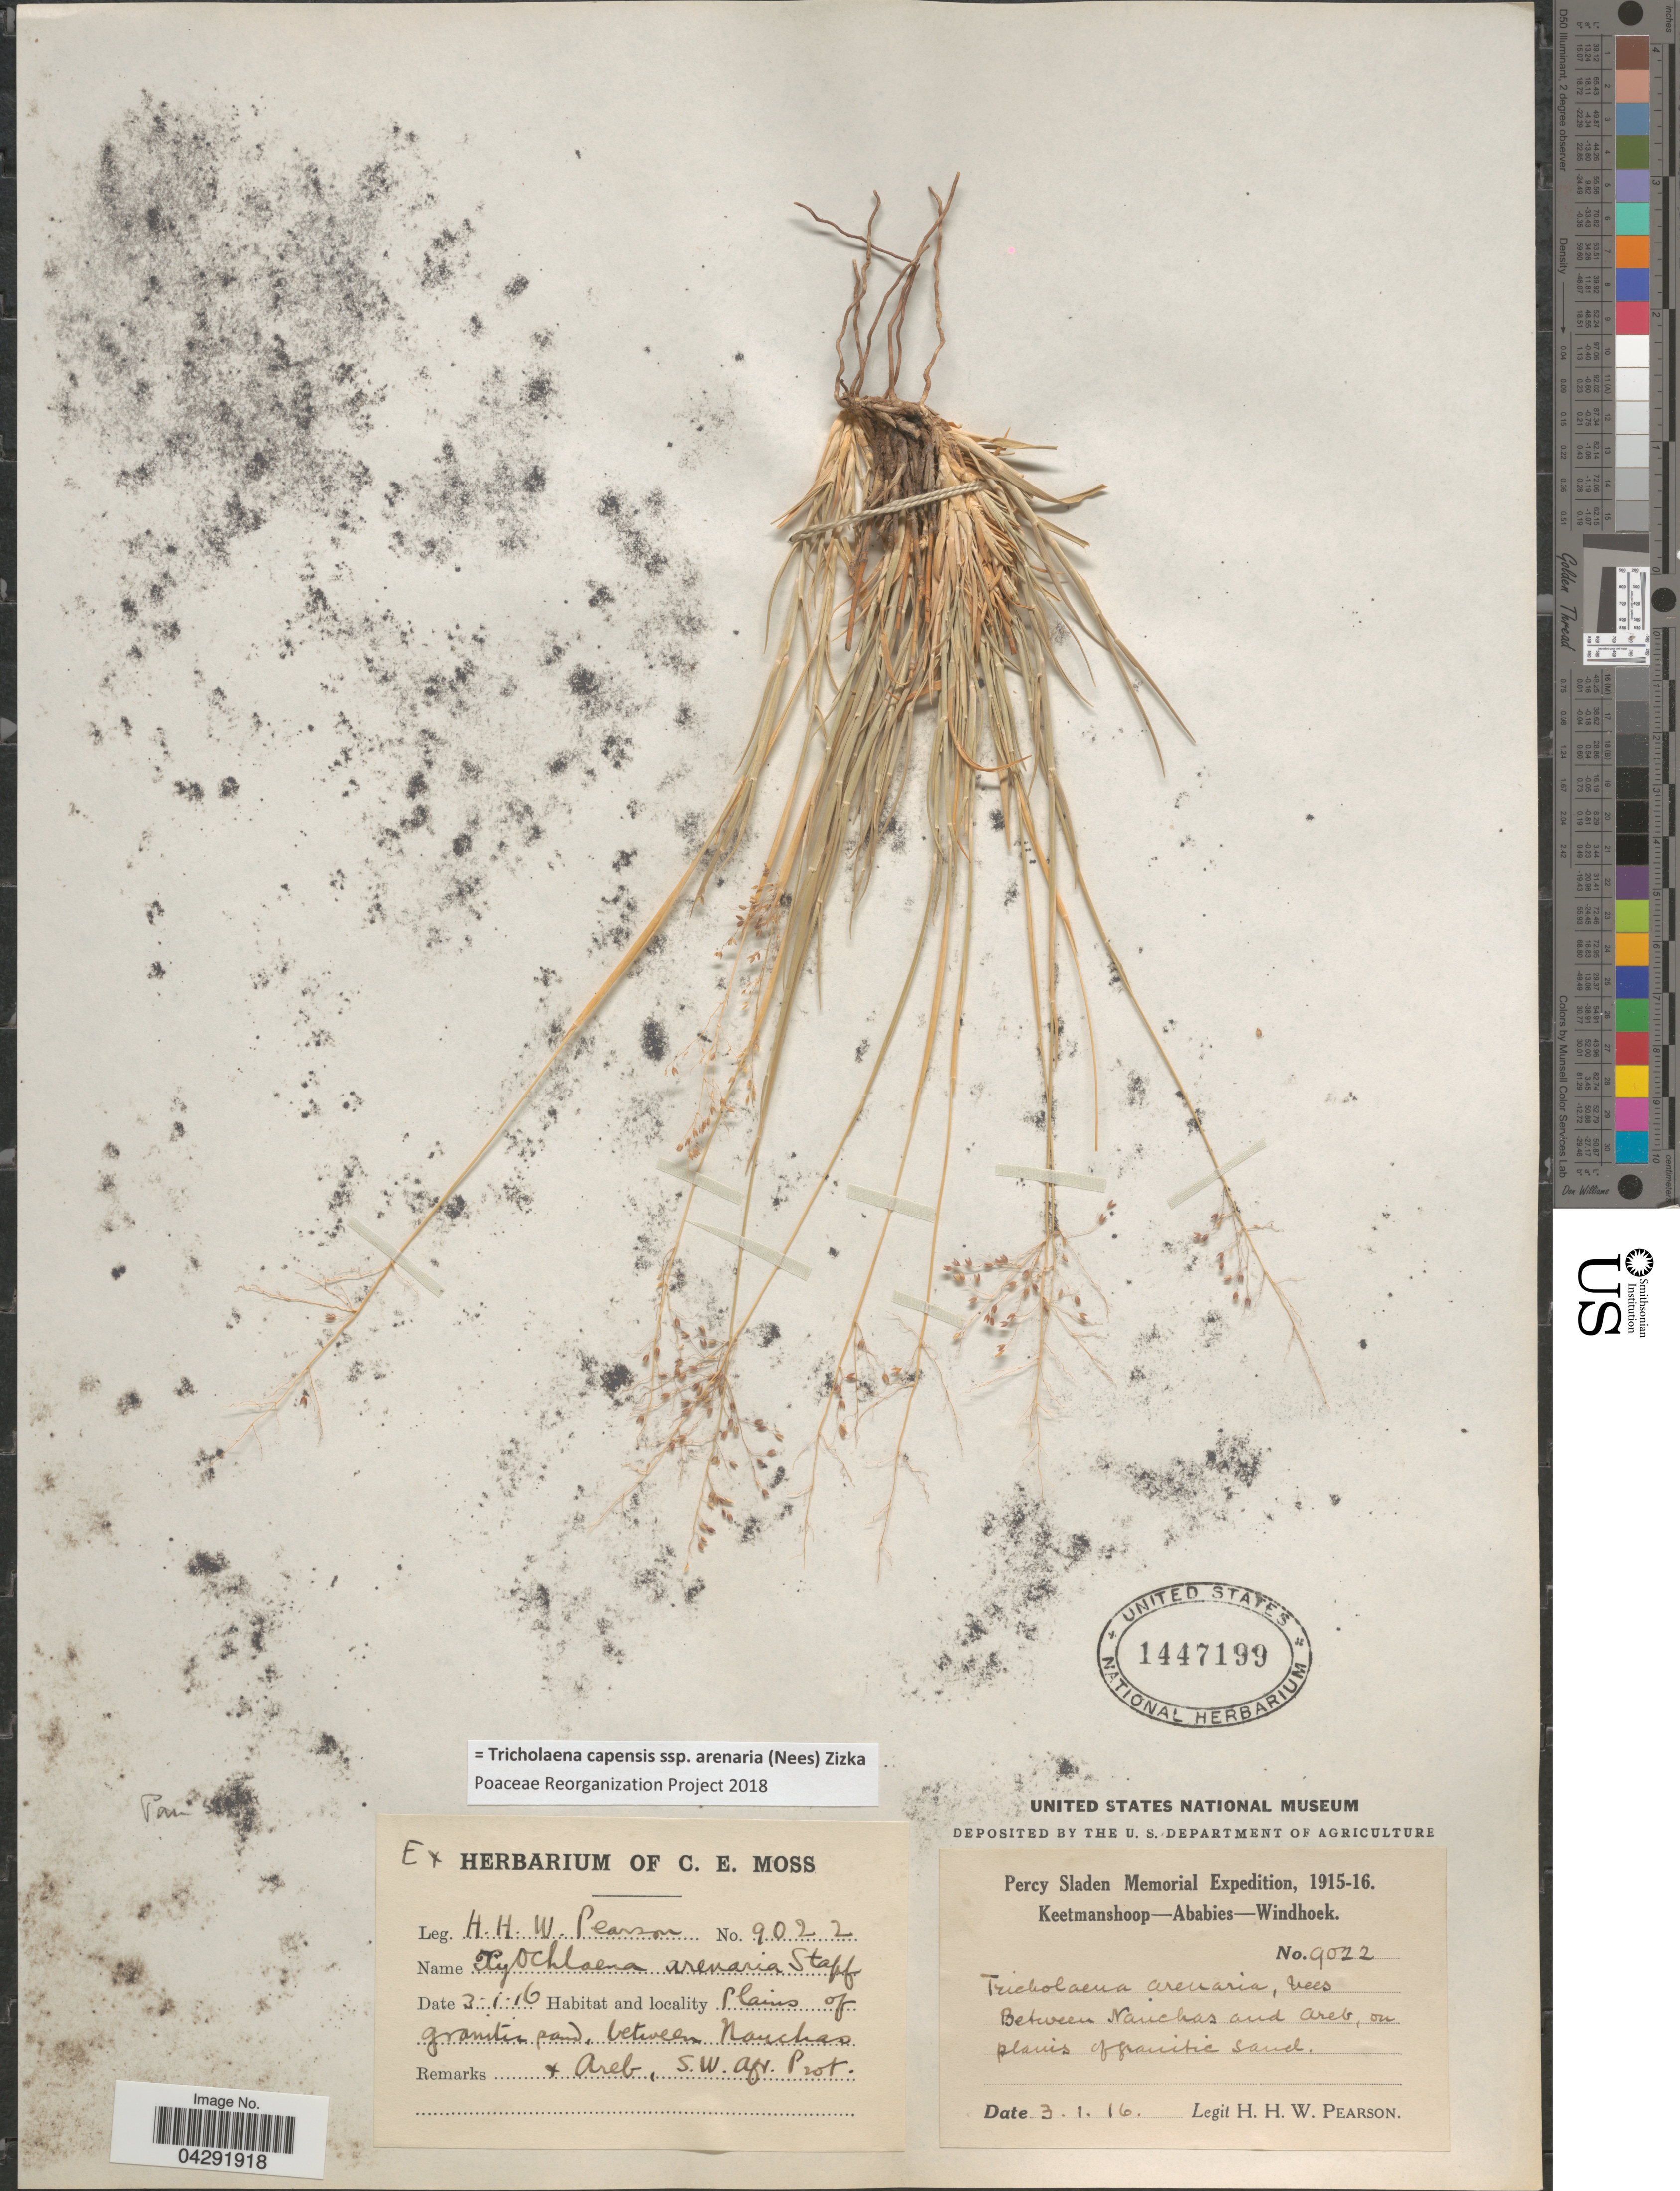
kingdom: Plantae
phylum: Tracheophyta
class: Liliopsida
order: Poales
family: Poaceae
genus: Tricholaena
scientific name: Tricholaena capensis subsp. arenaria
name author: (Nees) Zizka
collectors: H. H. W. Pearson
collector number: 9022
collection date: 1916-01-03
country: Namibia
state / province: Karas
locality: Percy Sladen Memorial Expedition, 1915-16. Keetmanshoop-Ababies-Windhoek [unsure placement]. Between Nauchas and Areb.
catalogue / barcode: US 1447199